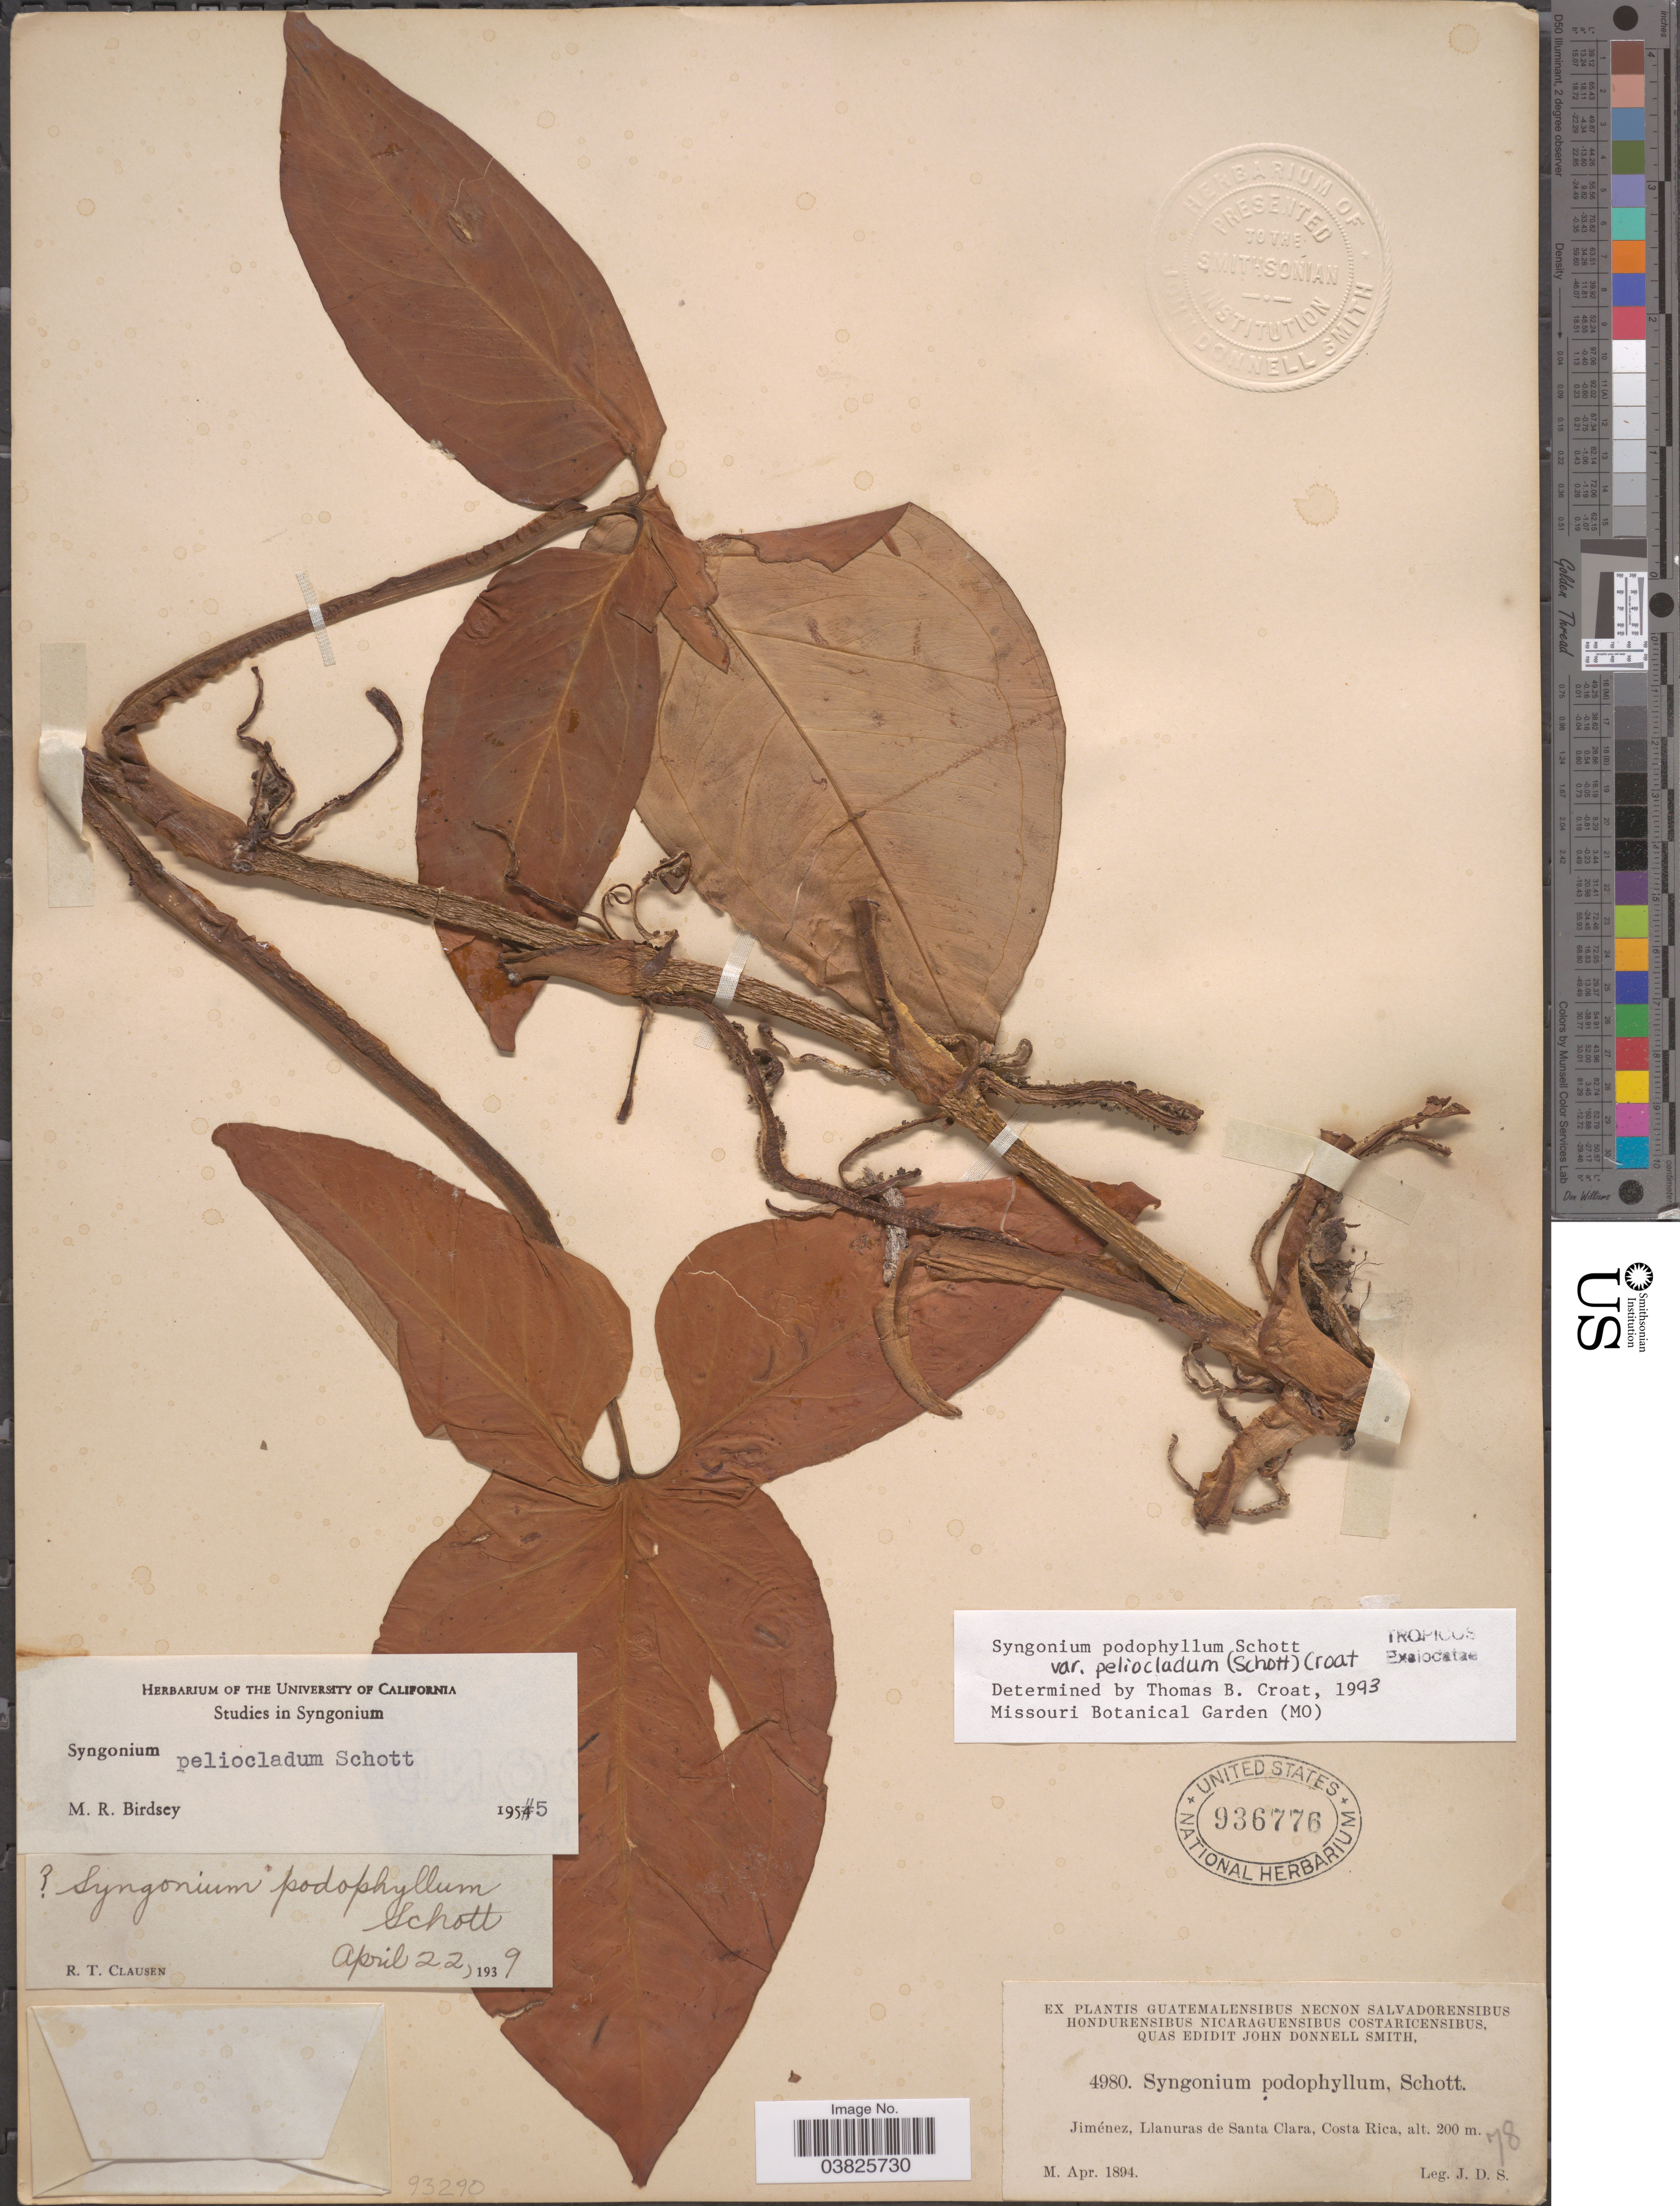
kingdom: Plantae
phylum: Tracheophyta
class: Liliopsida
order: Alismatales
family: Araceae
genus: Syngonium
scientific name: Syngonium podophyllum var. peliocladum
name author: (Schott) Croat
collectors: J. Donnell Smith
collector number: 4980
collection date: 1894-04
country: Costa Rica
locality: Jiménez, Llanuras de Santa Clara, Costa Rica.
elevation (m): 200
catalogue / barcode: US 936776